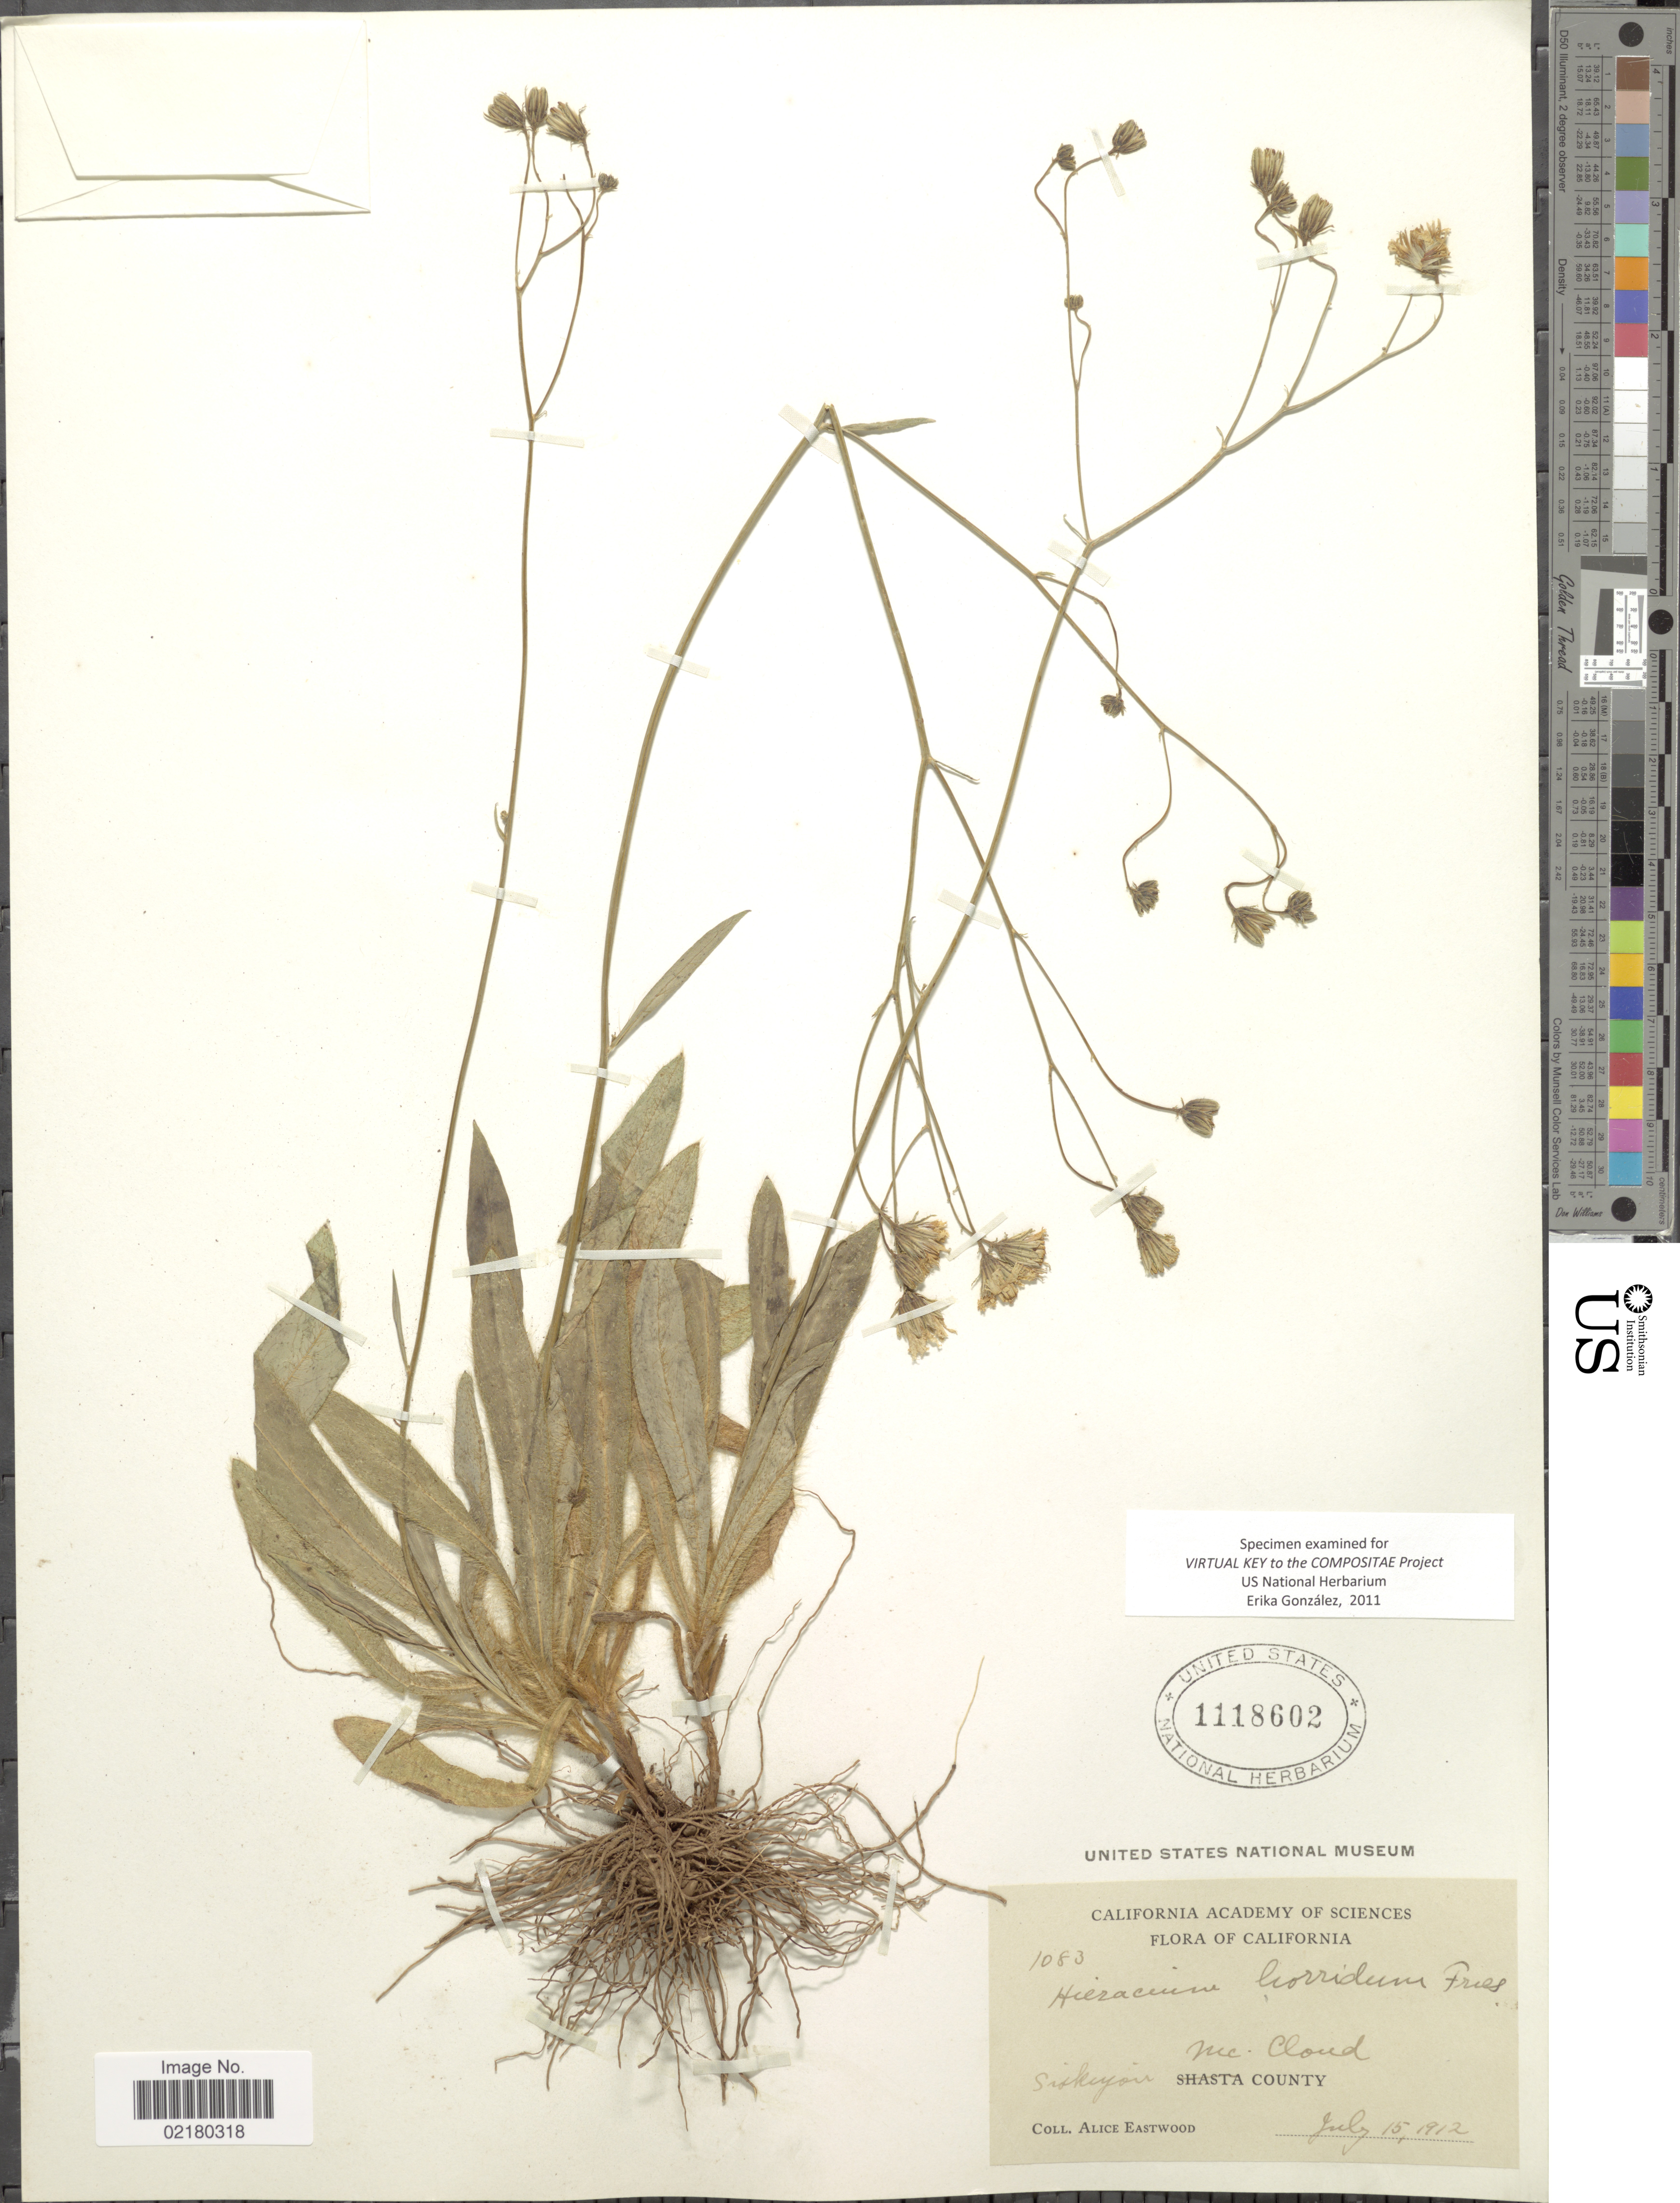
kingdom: Plantae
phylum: Tracheophyta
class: Magnoliopsida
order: Asterales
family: Asteraceae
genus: Hieracium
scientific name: Hieracium horridum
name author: Fr.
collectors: A. Eastwood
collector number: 1083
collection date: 1912-07-15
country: United States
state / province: California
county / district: Siskiyou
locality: McCloud, Siskiyou County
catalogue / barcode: US 1118602